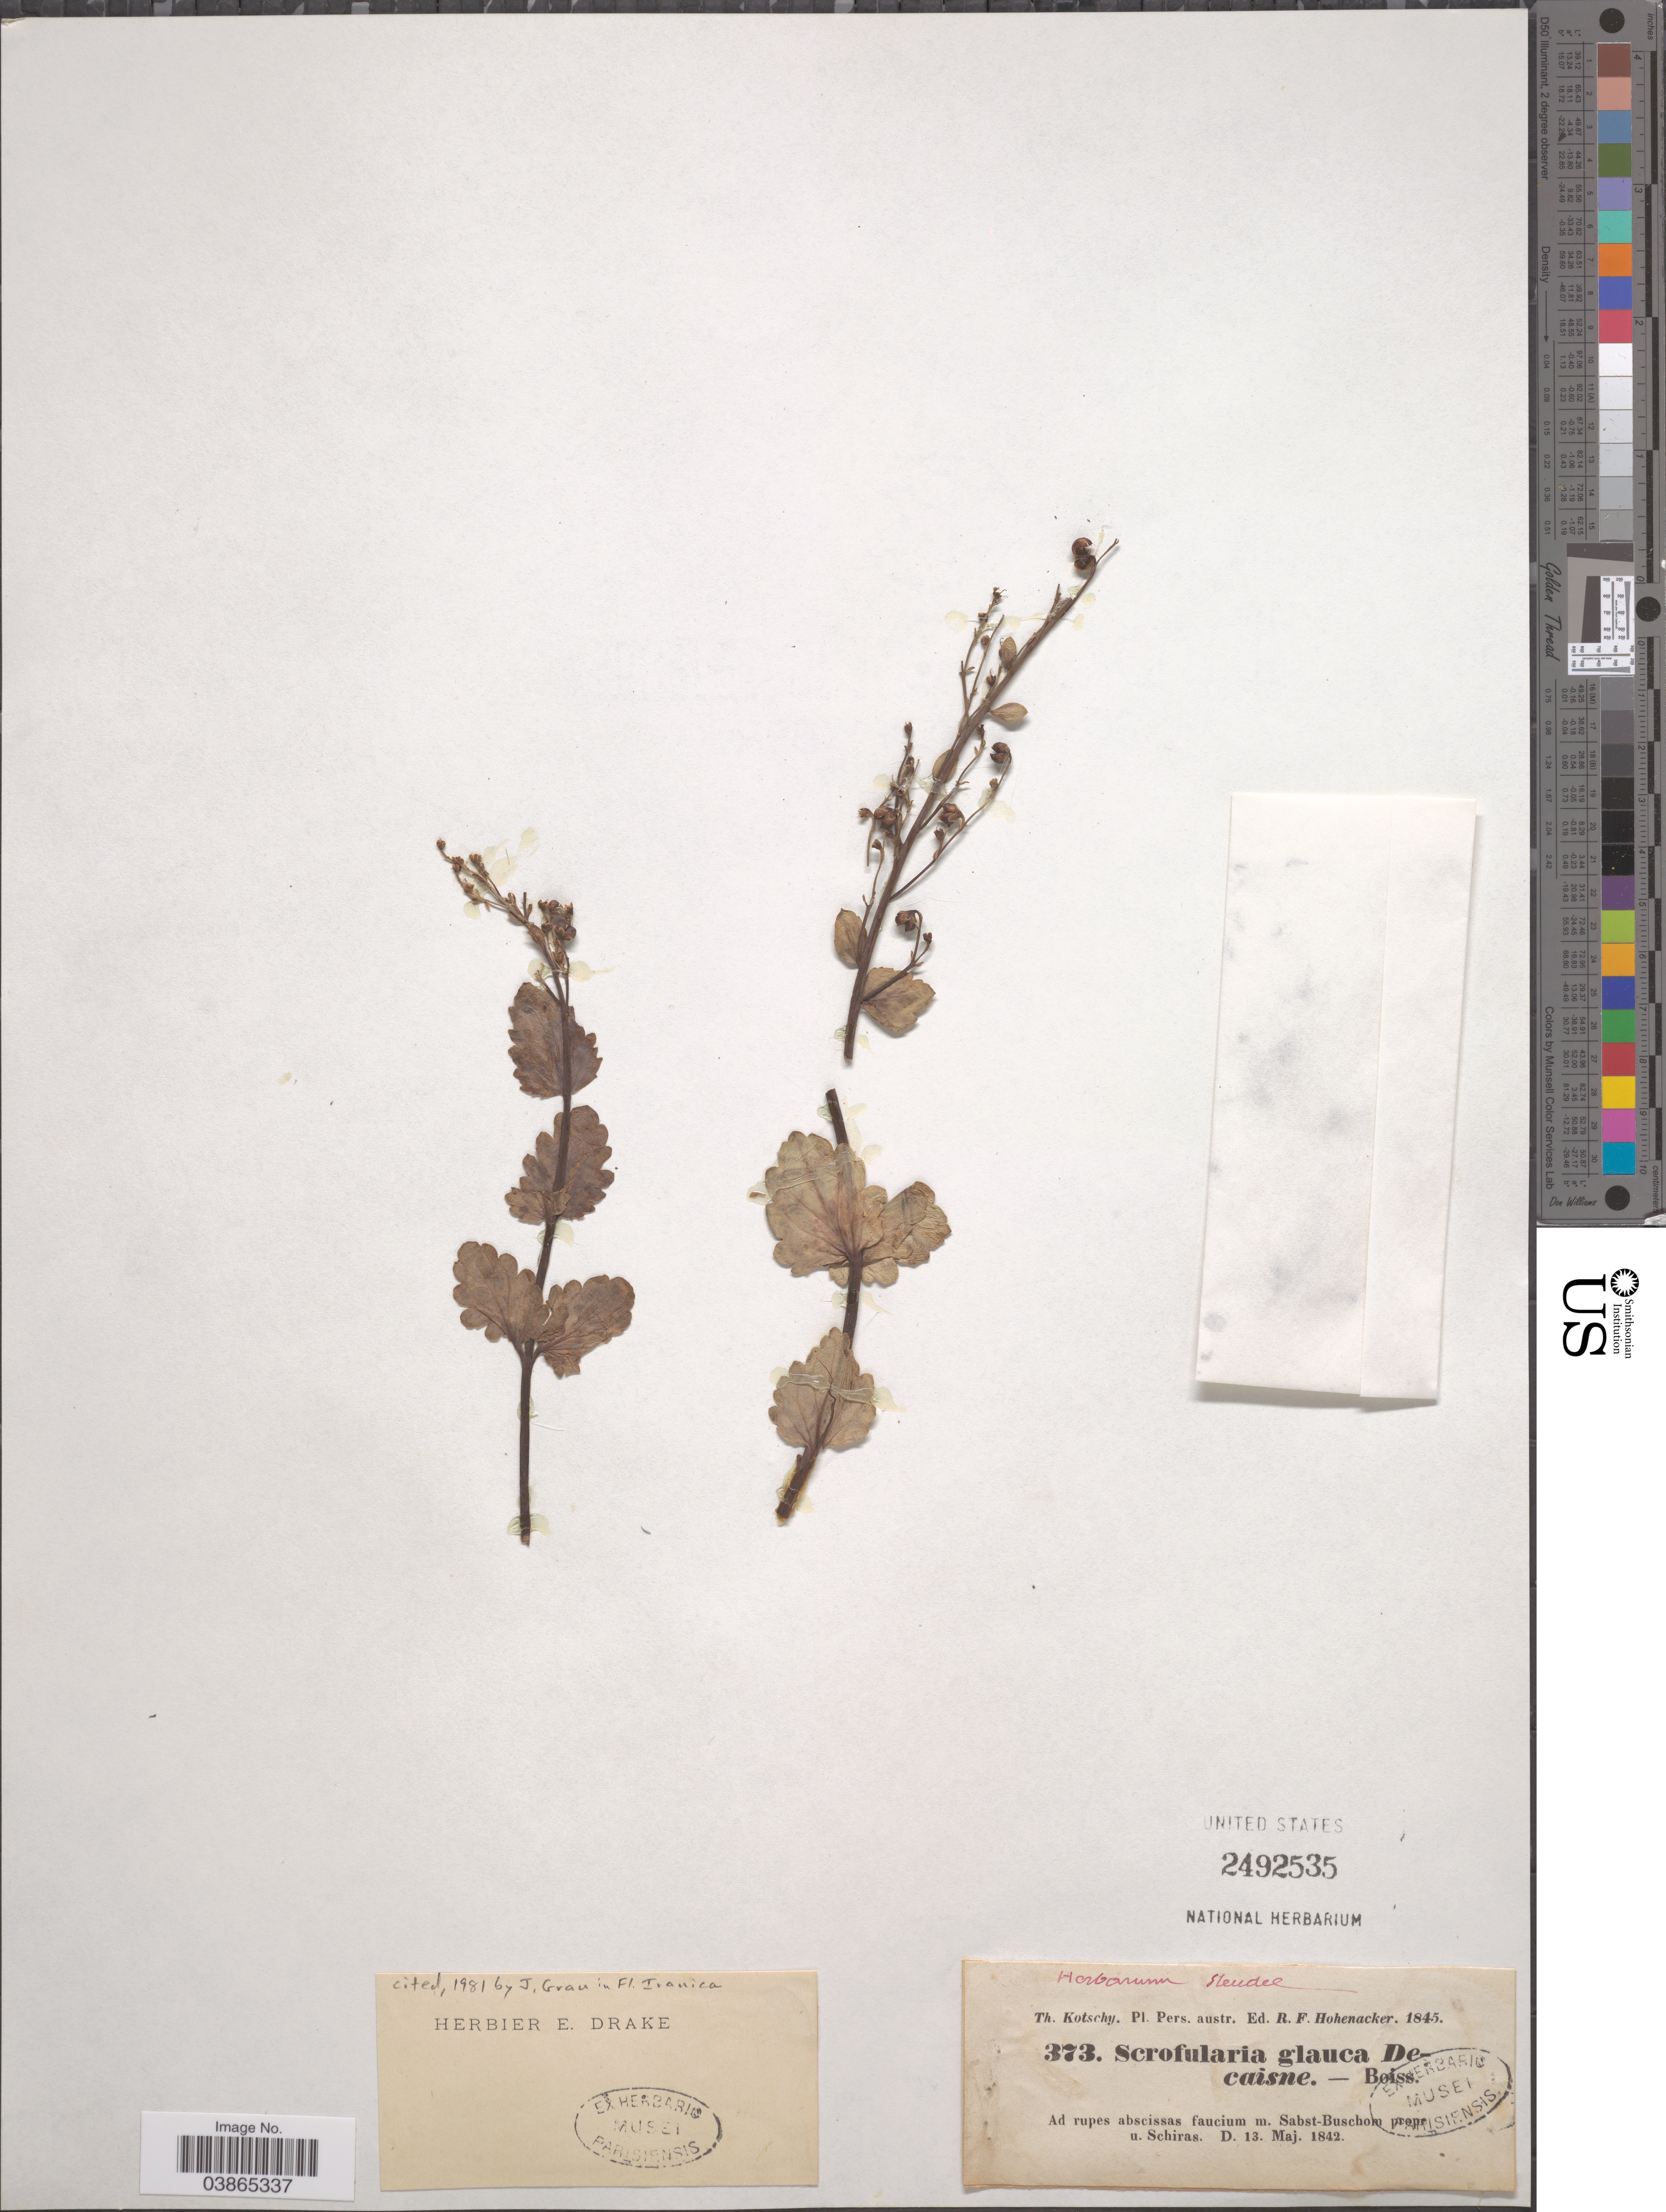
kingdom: Plantae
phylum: Tracheophyta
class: Magnoliopsida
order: Lamiales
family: Scrophulariaceae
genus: Scrophularia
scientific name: Scrophularia glauca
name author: Sm.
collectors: K. G. Kotschy & R. F. Hohenacker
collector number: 373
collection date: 1842-05-13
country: Iran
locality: Ad rupes abscissas faucium m. Sabst-Buschom prope u. Schiras.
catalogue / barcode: US 2492535